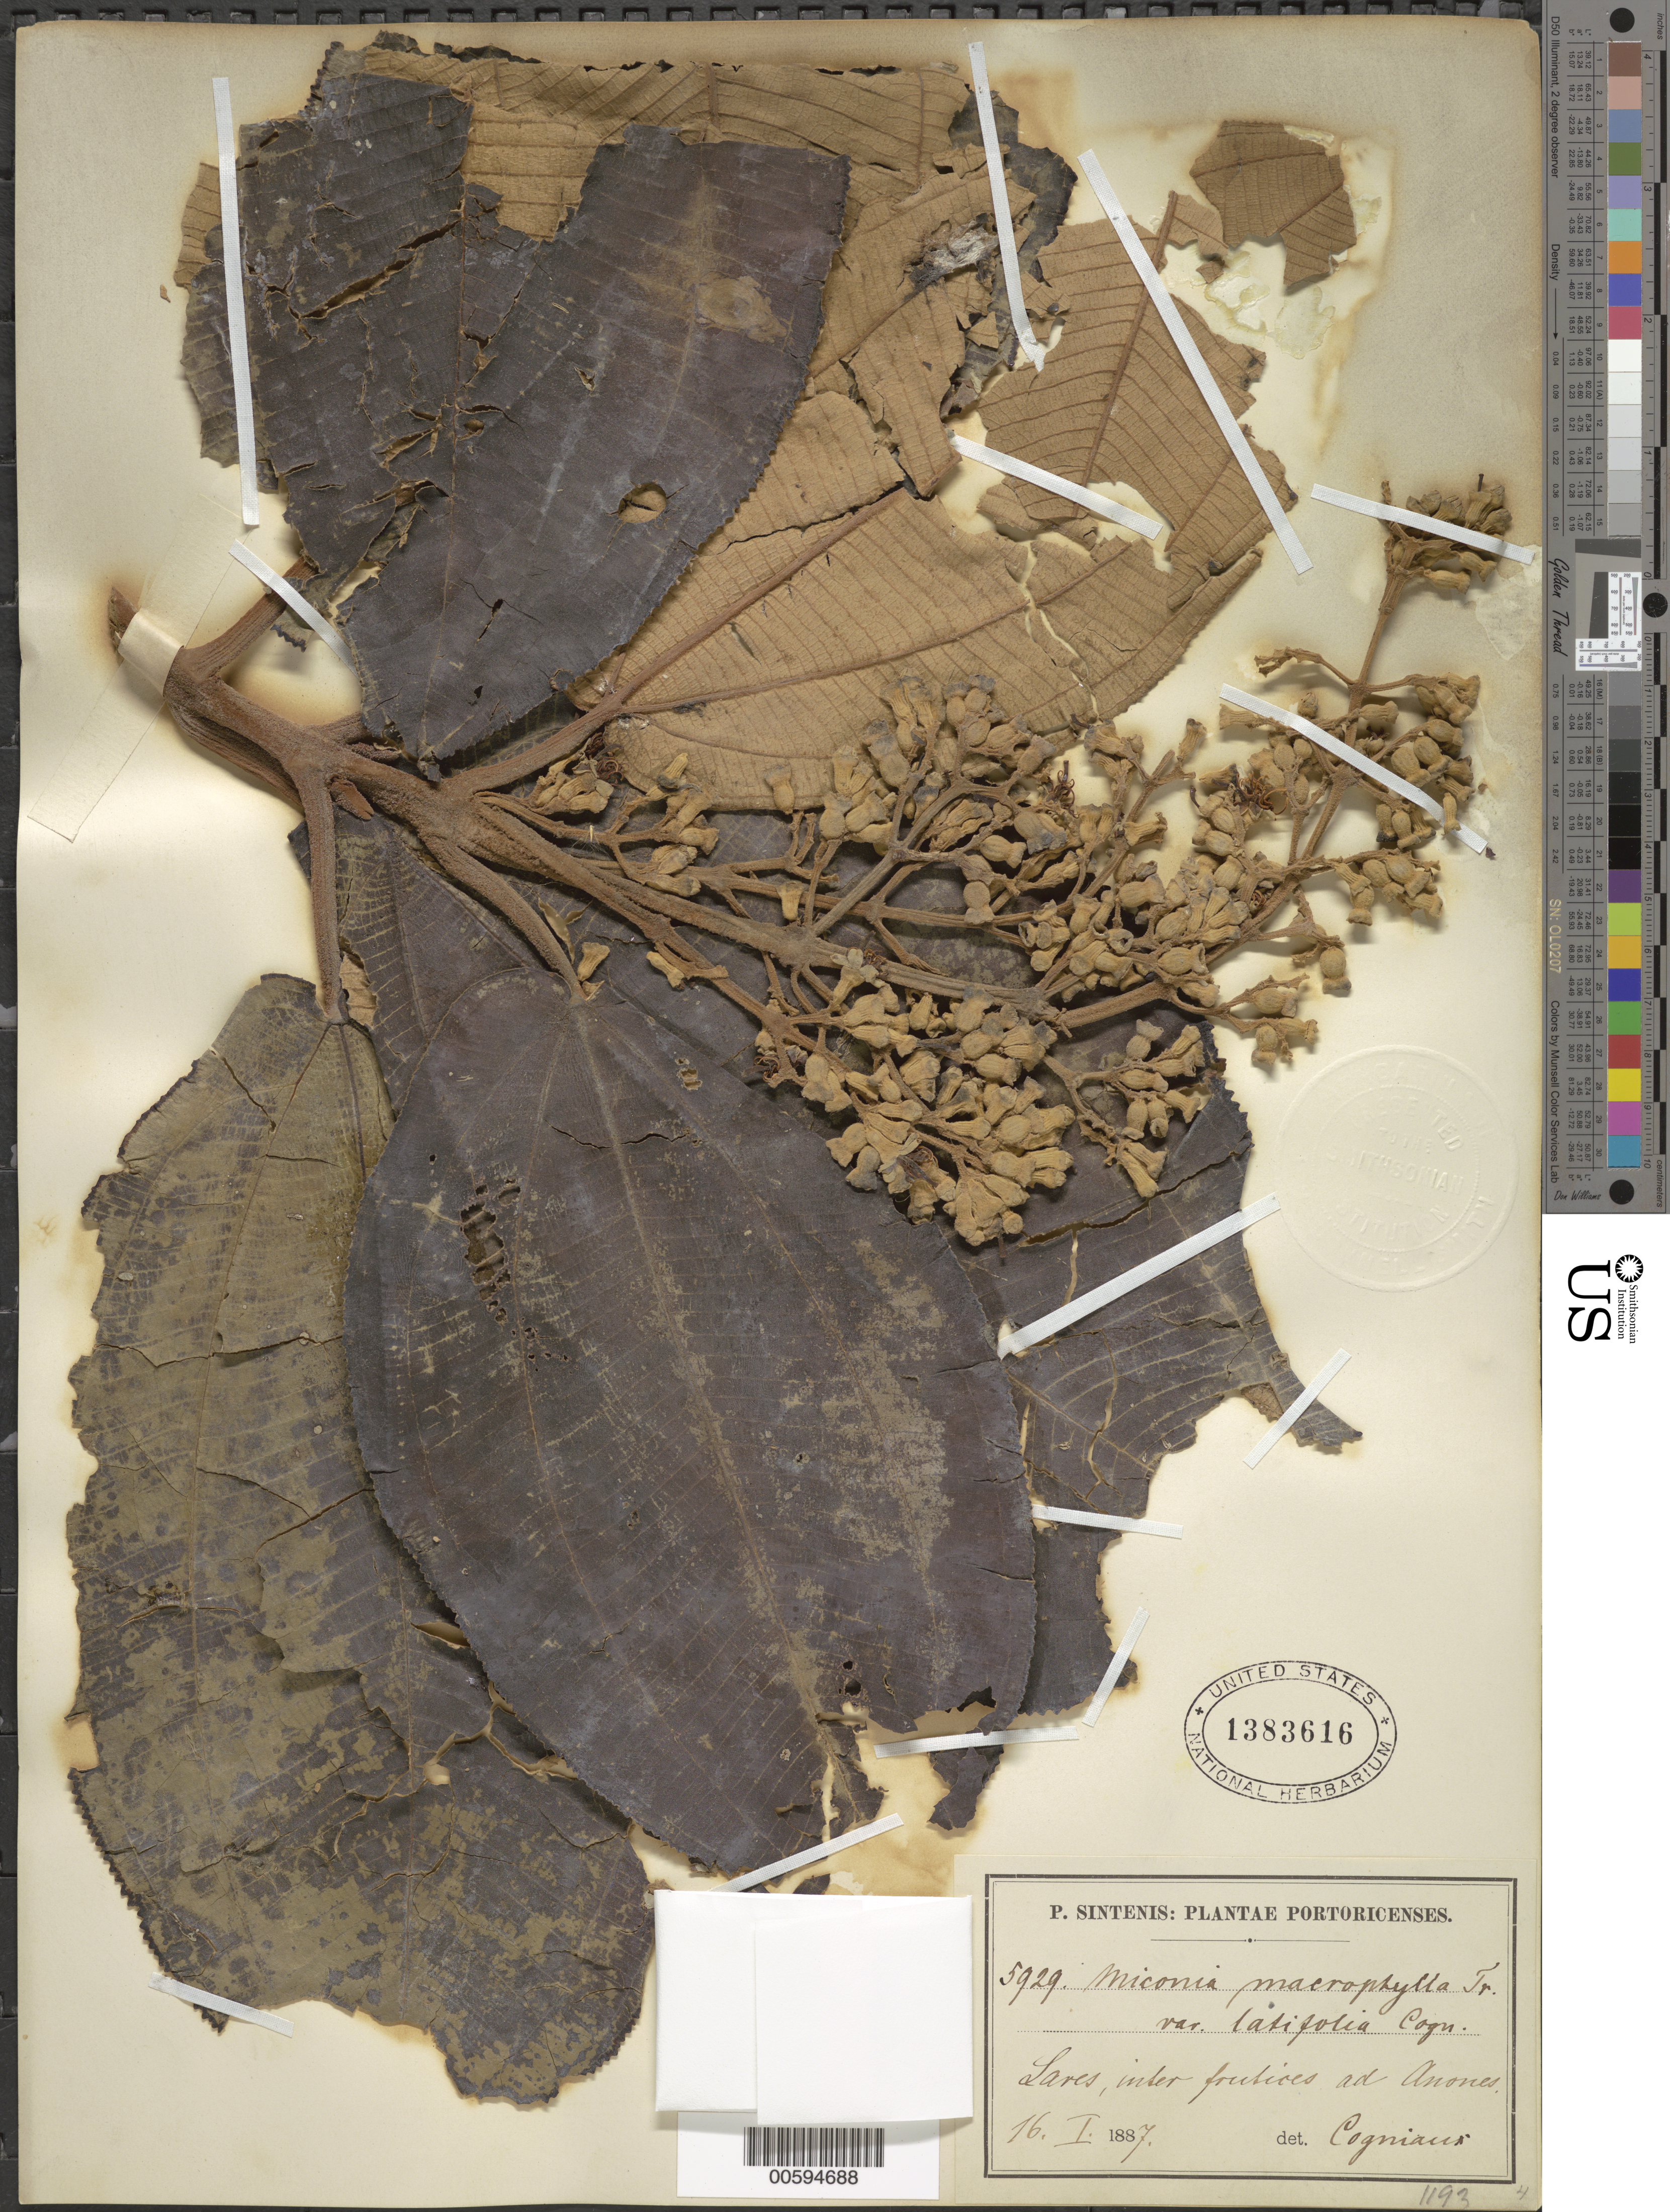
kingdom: Plantae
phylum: Tracheophyta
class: Magnoliopsida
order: Myrtales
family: Melastomataceae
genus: Miconia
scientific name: Miconia macrophylla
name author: (Pav. ex D. Don) Triana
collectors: P. Sintenis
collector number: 5929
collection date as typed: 16 Jan 1887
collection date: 1887-01-16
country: Puerto Rico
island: Greater Antilles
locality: Lares, inter frutices ad Anones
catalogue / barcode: US 1383616